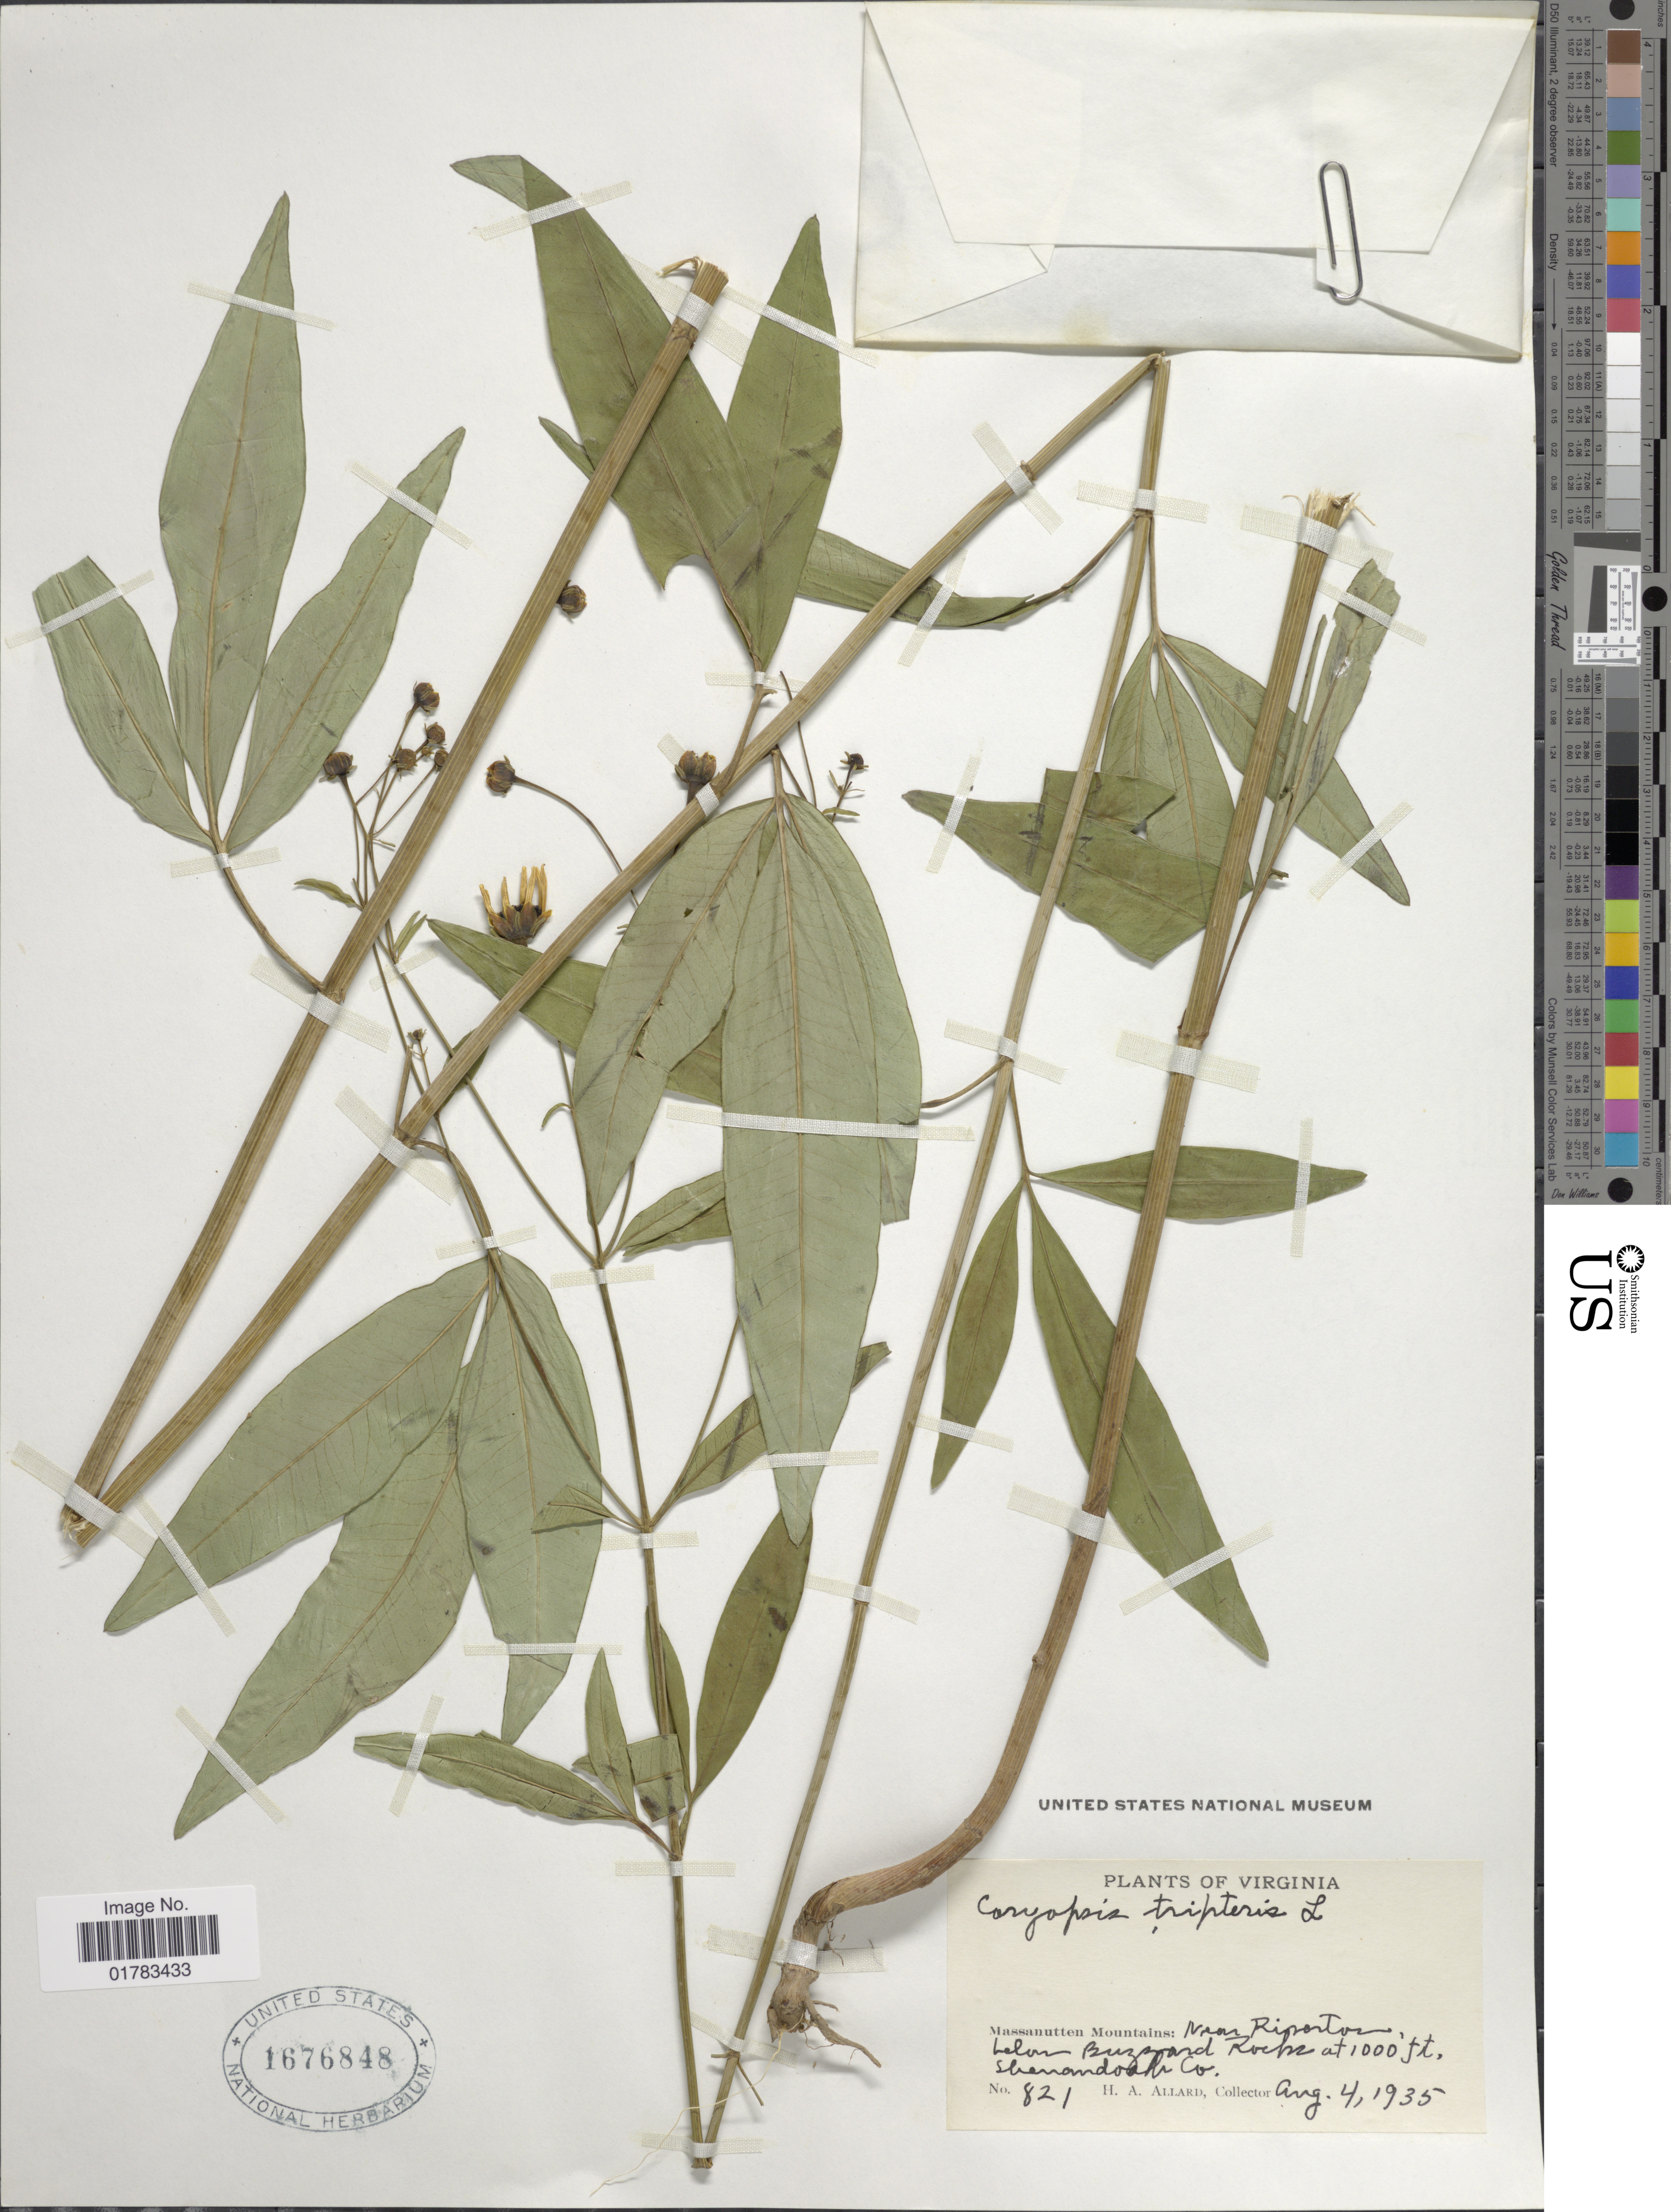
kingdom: Plantae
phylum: Tracheophyta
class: Magnoliopsida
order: Asterales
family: Asteraceae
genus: Coreopsis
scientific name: Coreopsis tripteris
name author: L.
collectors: H. A. Allard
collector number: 821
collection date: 1935-08-04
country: United States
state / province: Virginia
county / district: Shenandoah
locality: Massanutten Mountains, near Riverton, below Buzzard Rocks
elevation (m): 305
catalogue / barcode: US 1676848